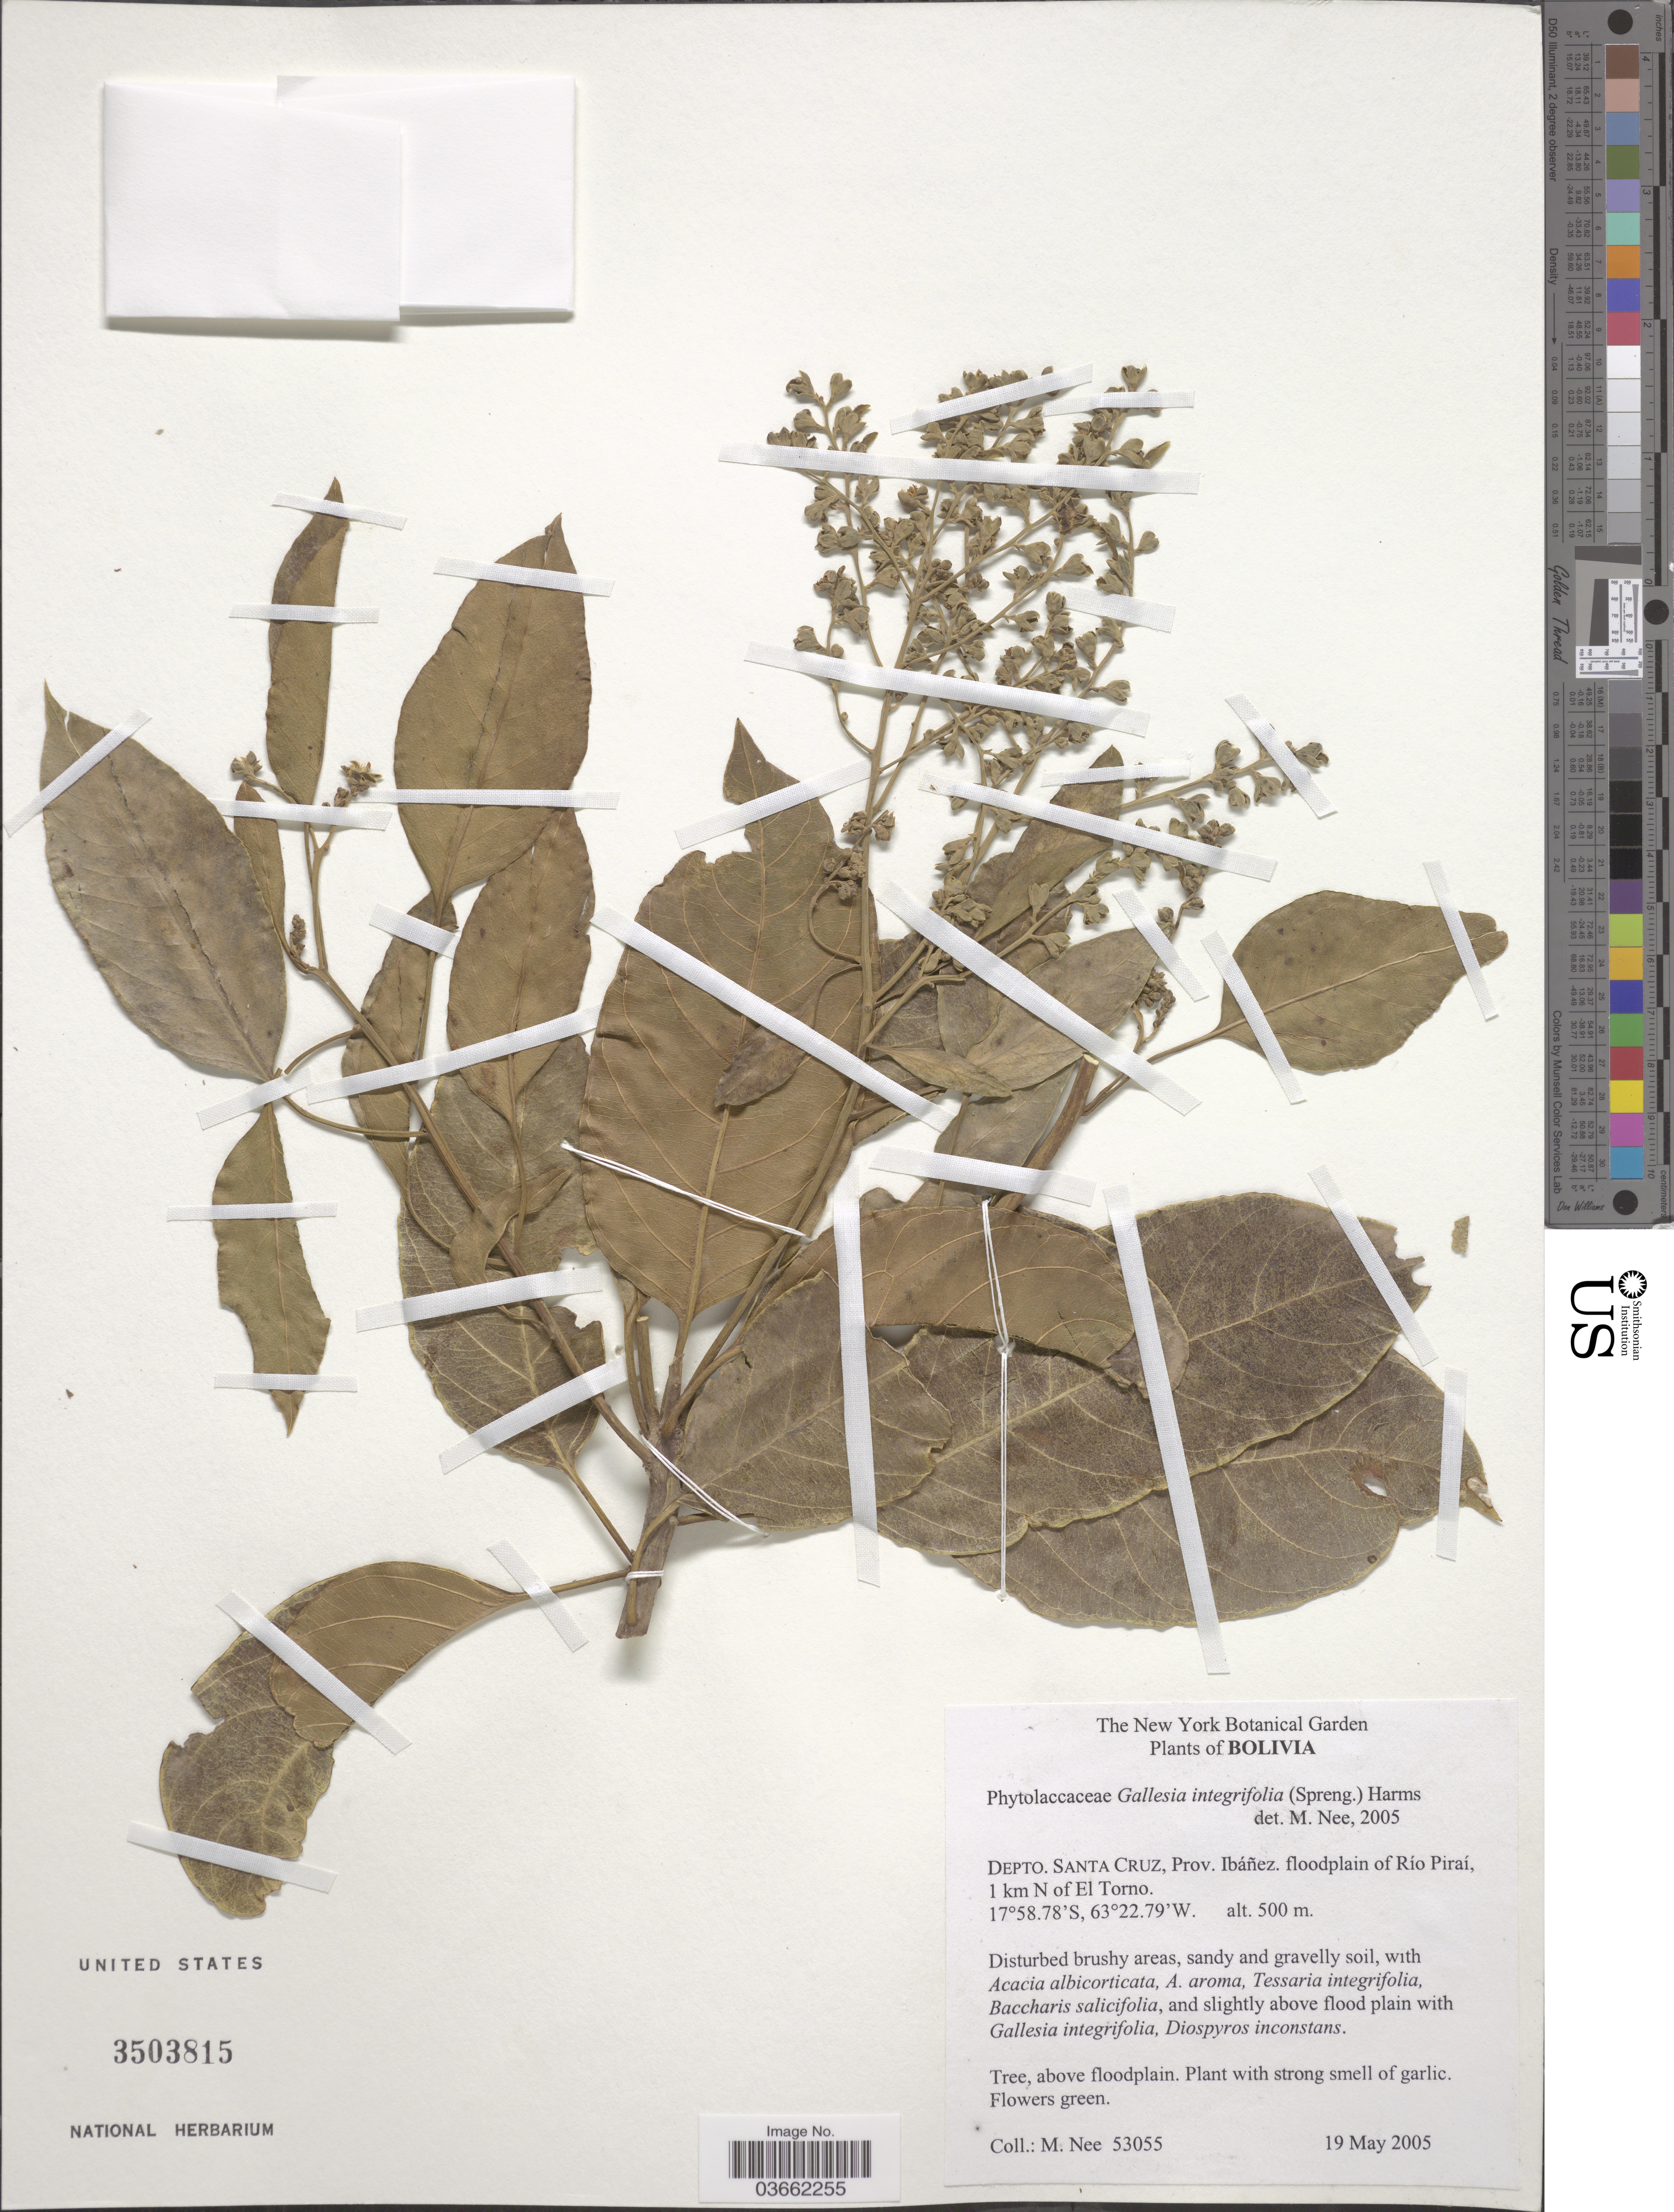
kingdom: Plantae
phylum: Tracheophyta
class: Magnoliopsida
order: Caryophyllales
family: Phytolaccaceae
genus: Gallesia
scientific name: Gallesia integrifolia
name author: (Spreng.) Harms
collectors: M. Nee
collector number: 53055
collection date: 2005-05-19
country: Bolivia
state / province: Santa Cruz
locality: Depto. Santa Cruz, Prov. Ibañez. floodplain of Río Piraí, 1 km N of El Torno.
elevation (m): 500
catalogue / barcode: US 3503815